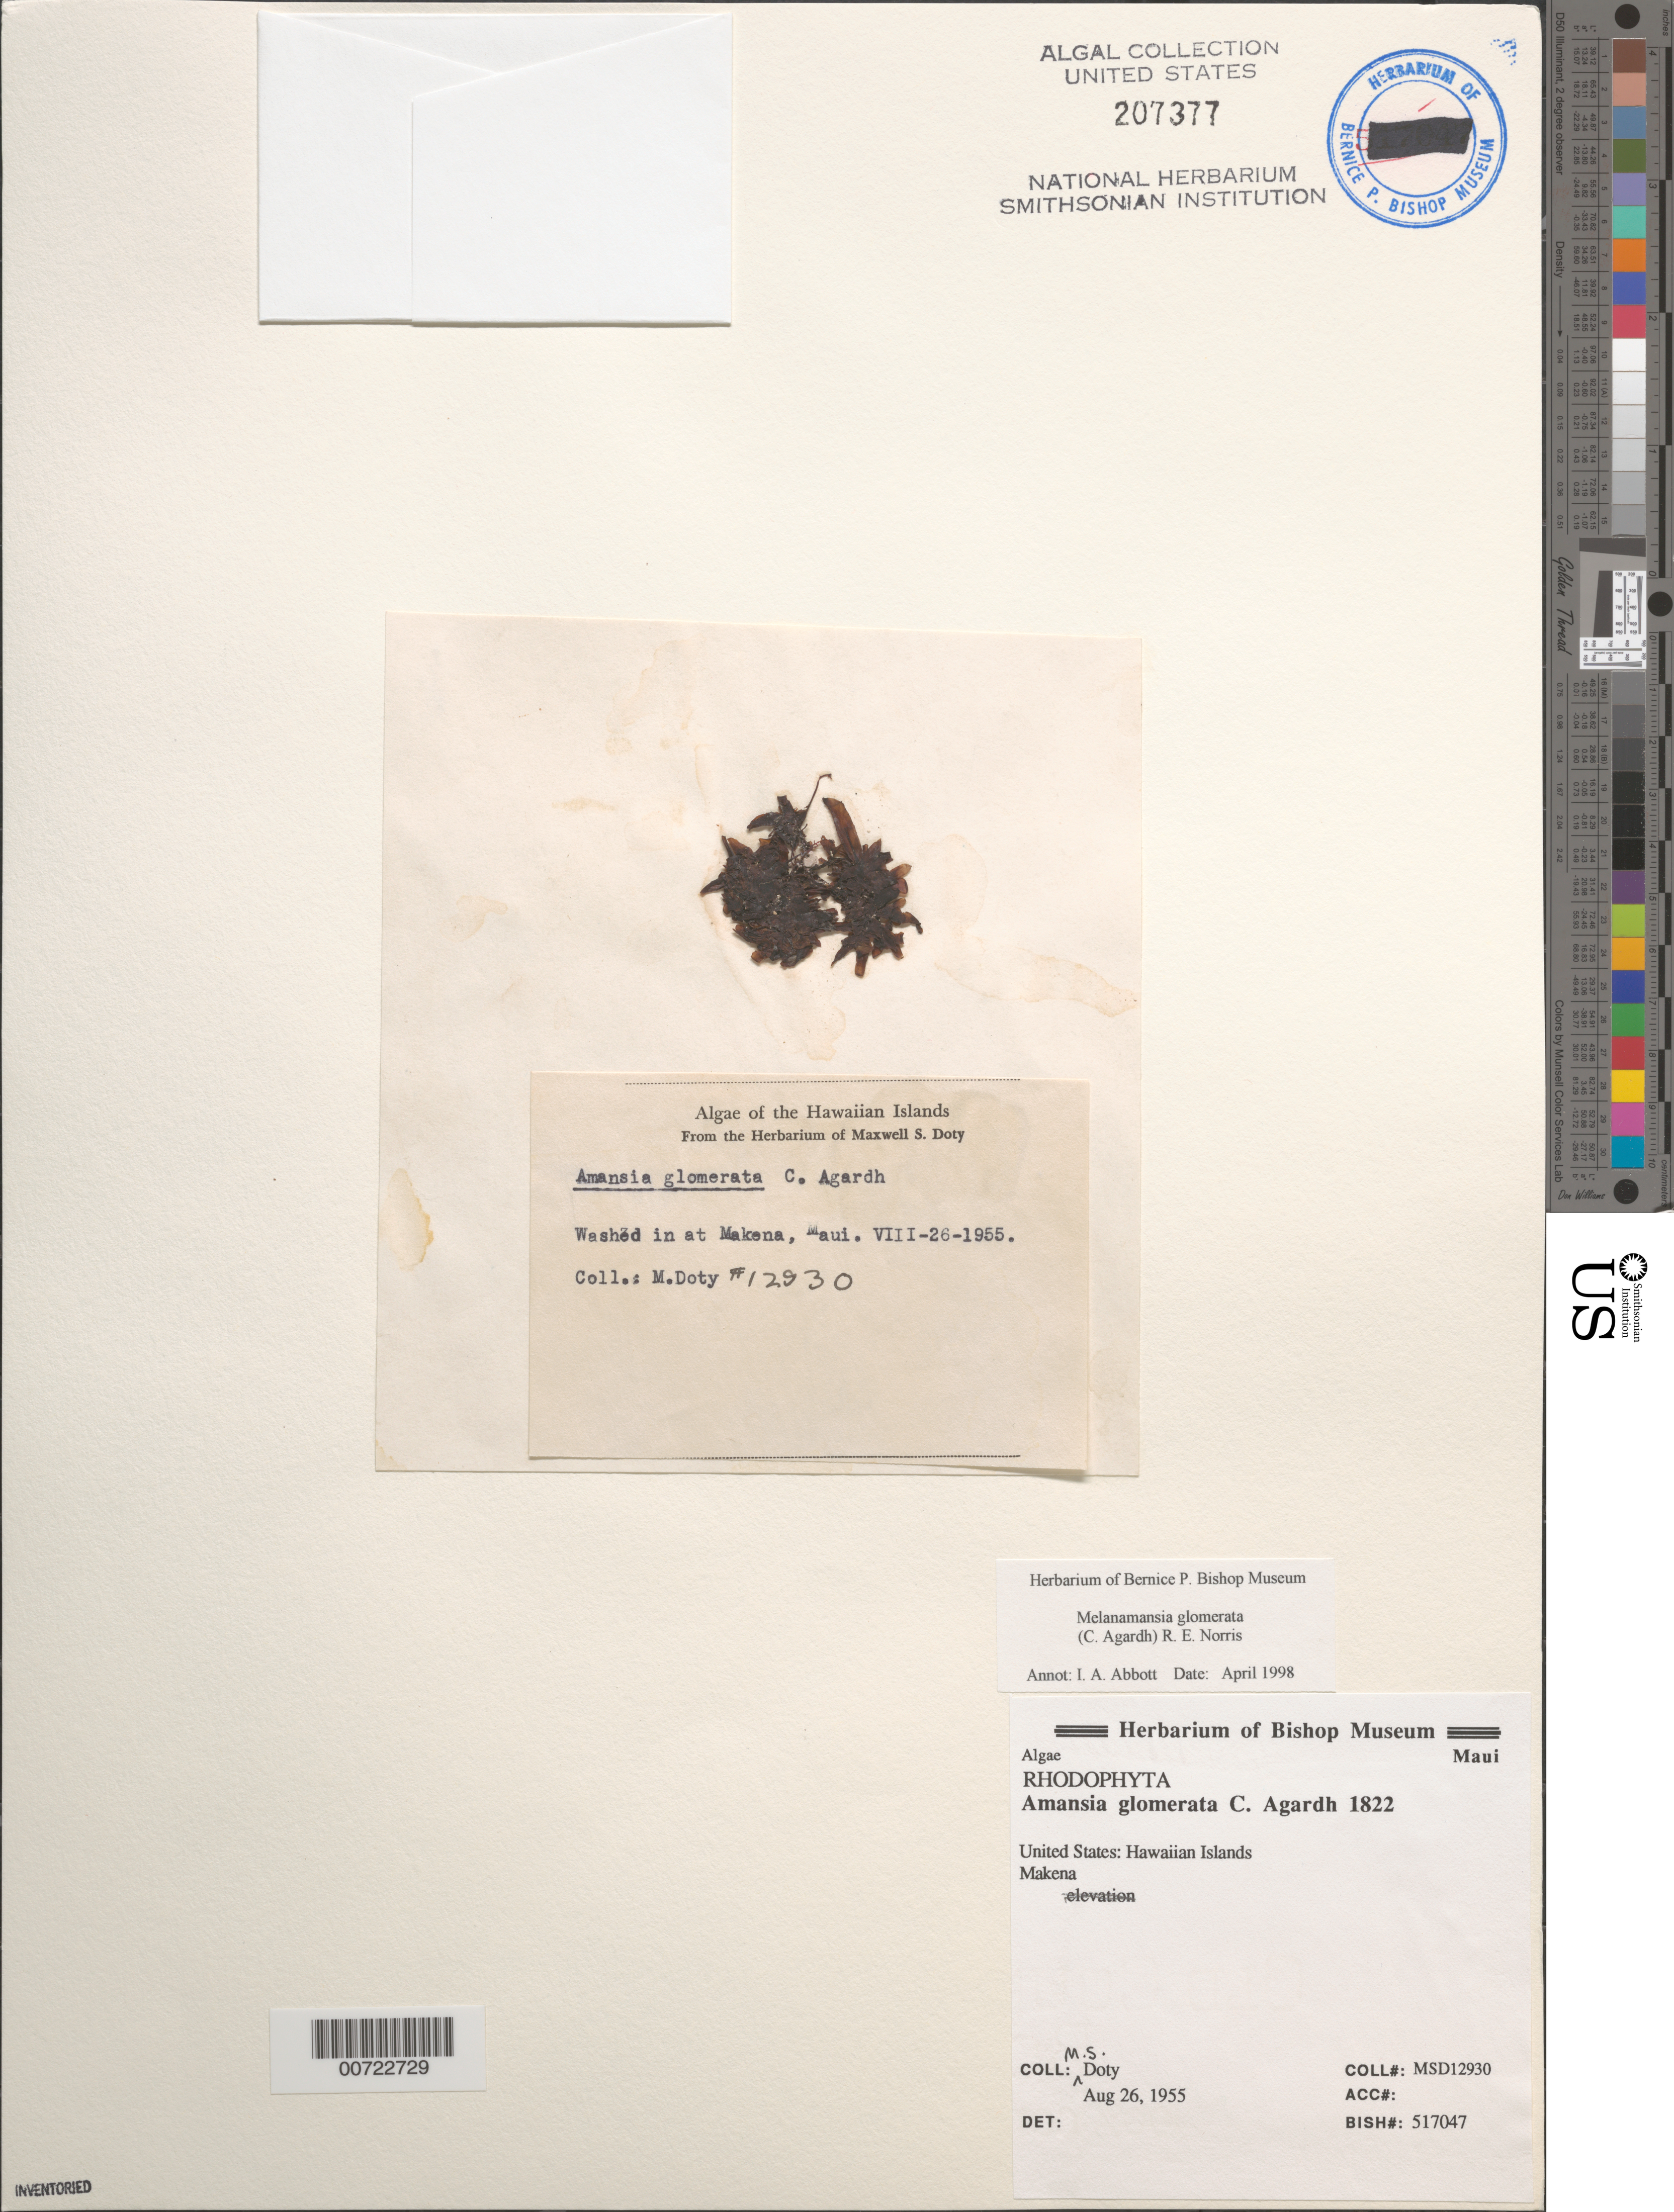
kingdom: Plantae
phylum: Rhodophyta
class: Florideophyceae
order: Ceramiales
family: Rhodomelaceae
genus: Amansia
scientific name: Amansia glomerata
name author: C. Agardh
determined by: Algae name updating Project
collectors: M. S. Doty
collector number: MSD 12930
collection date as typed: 26 Aug 1955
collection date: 1955-08-26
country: United States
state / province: Hawaii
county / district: Maui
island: Maui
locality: Makena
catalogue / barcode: US 207377